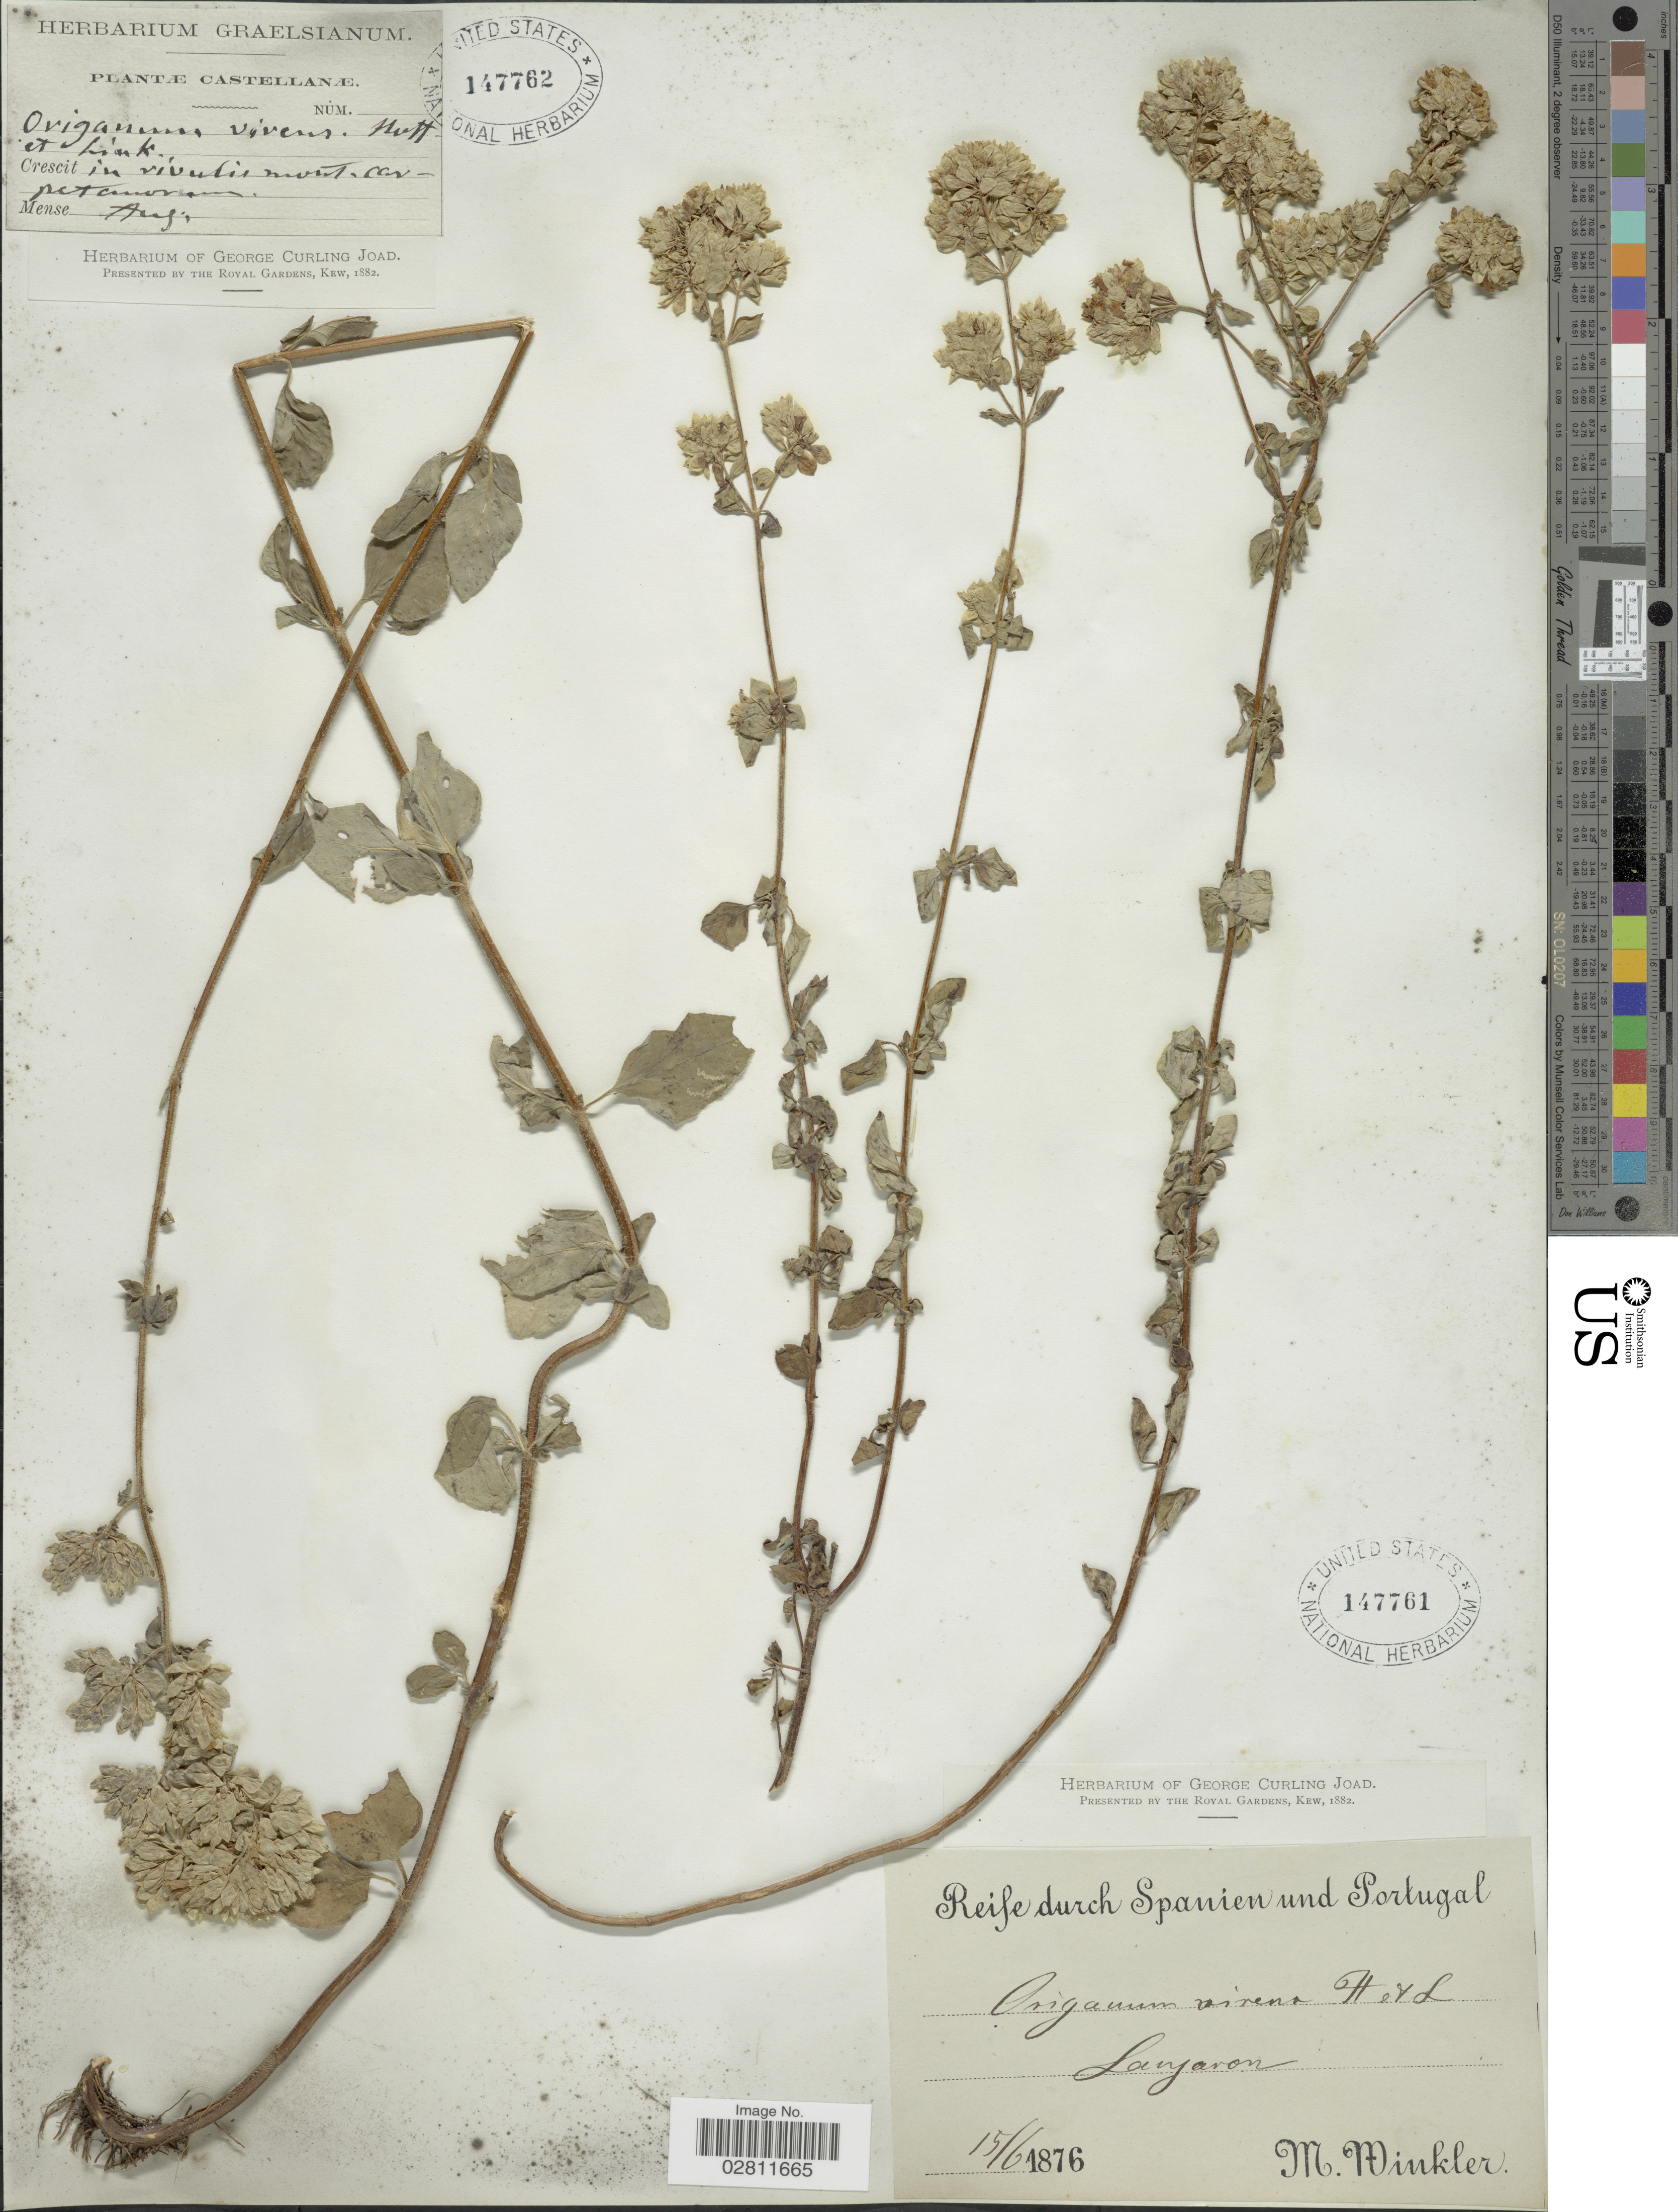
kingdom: Plantae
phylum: Tracheophyta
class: Magnoliopsida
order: Lamiales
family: Lamiaceae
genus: Origanum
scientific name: Origanum vulgare subsp. virens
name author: (Hoffmanns. & Link) Ietsw.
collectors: M. Winkler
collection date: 1876-06-15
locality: Reife durch Spanien und Portugal. Lanjaron [interpreted].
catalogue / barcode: US 147761-2